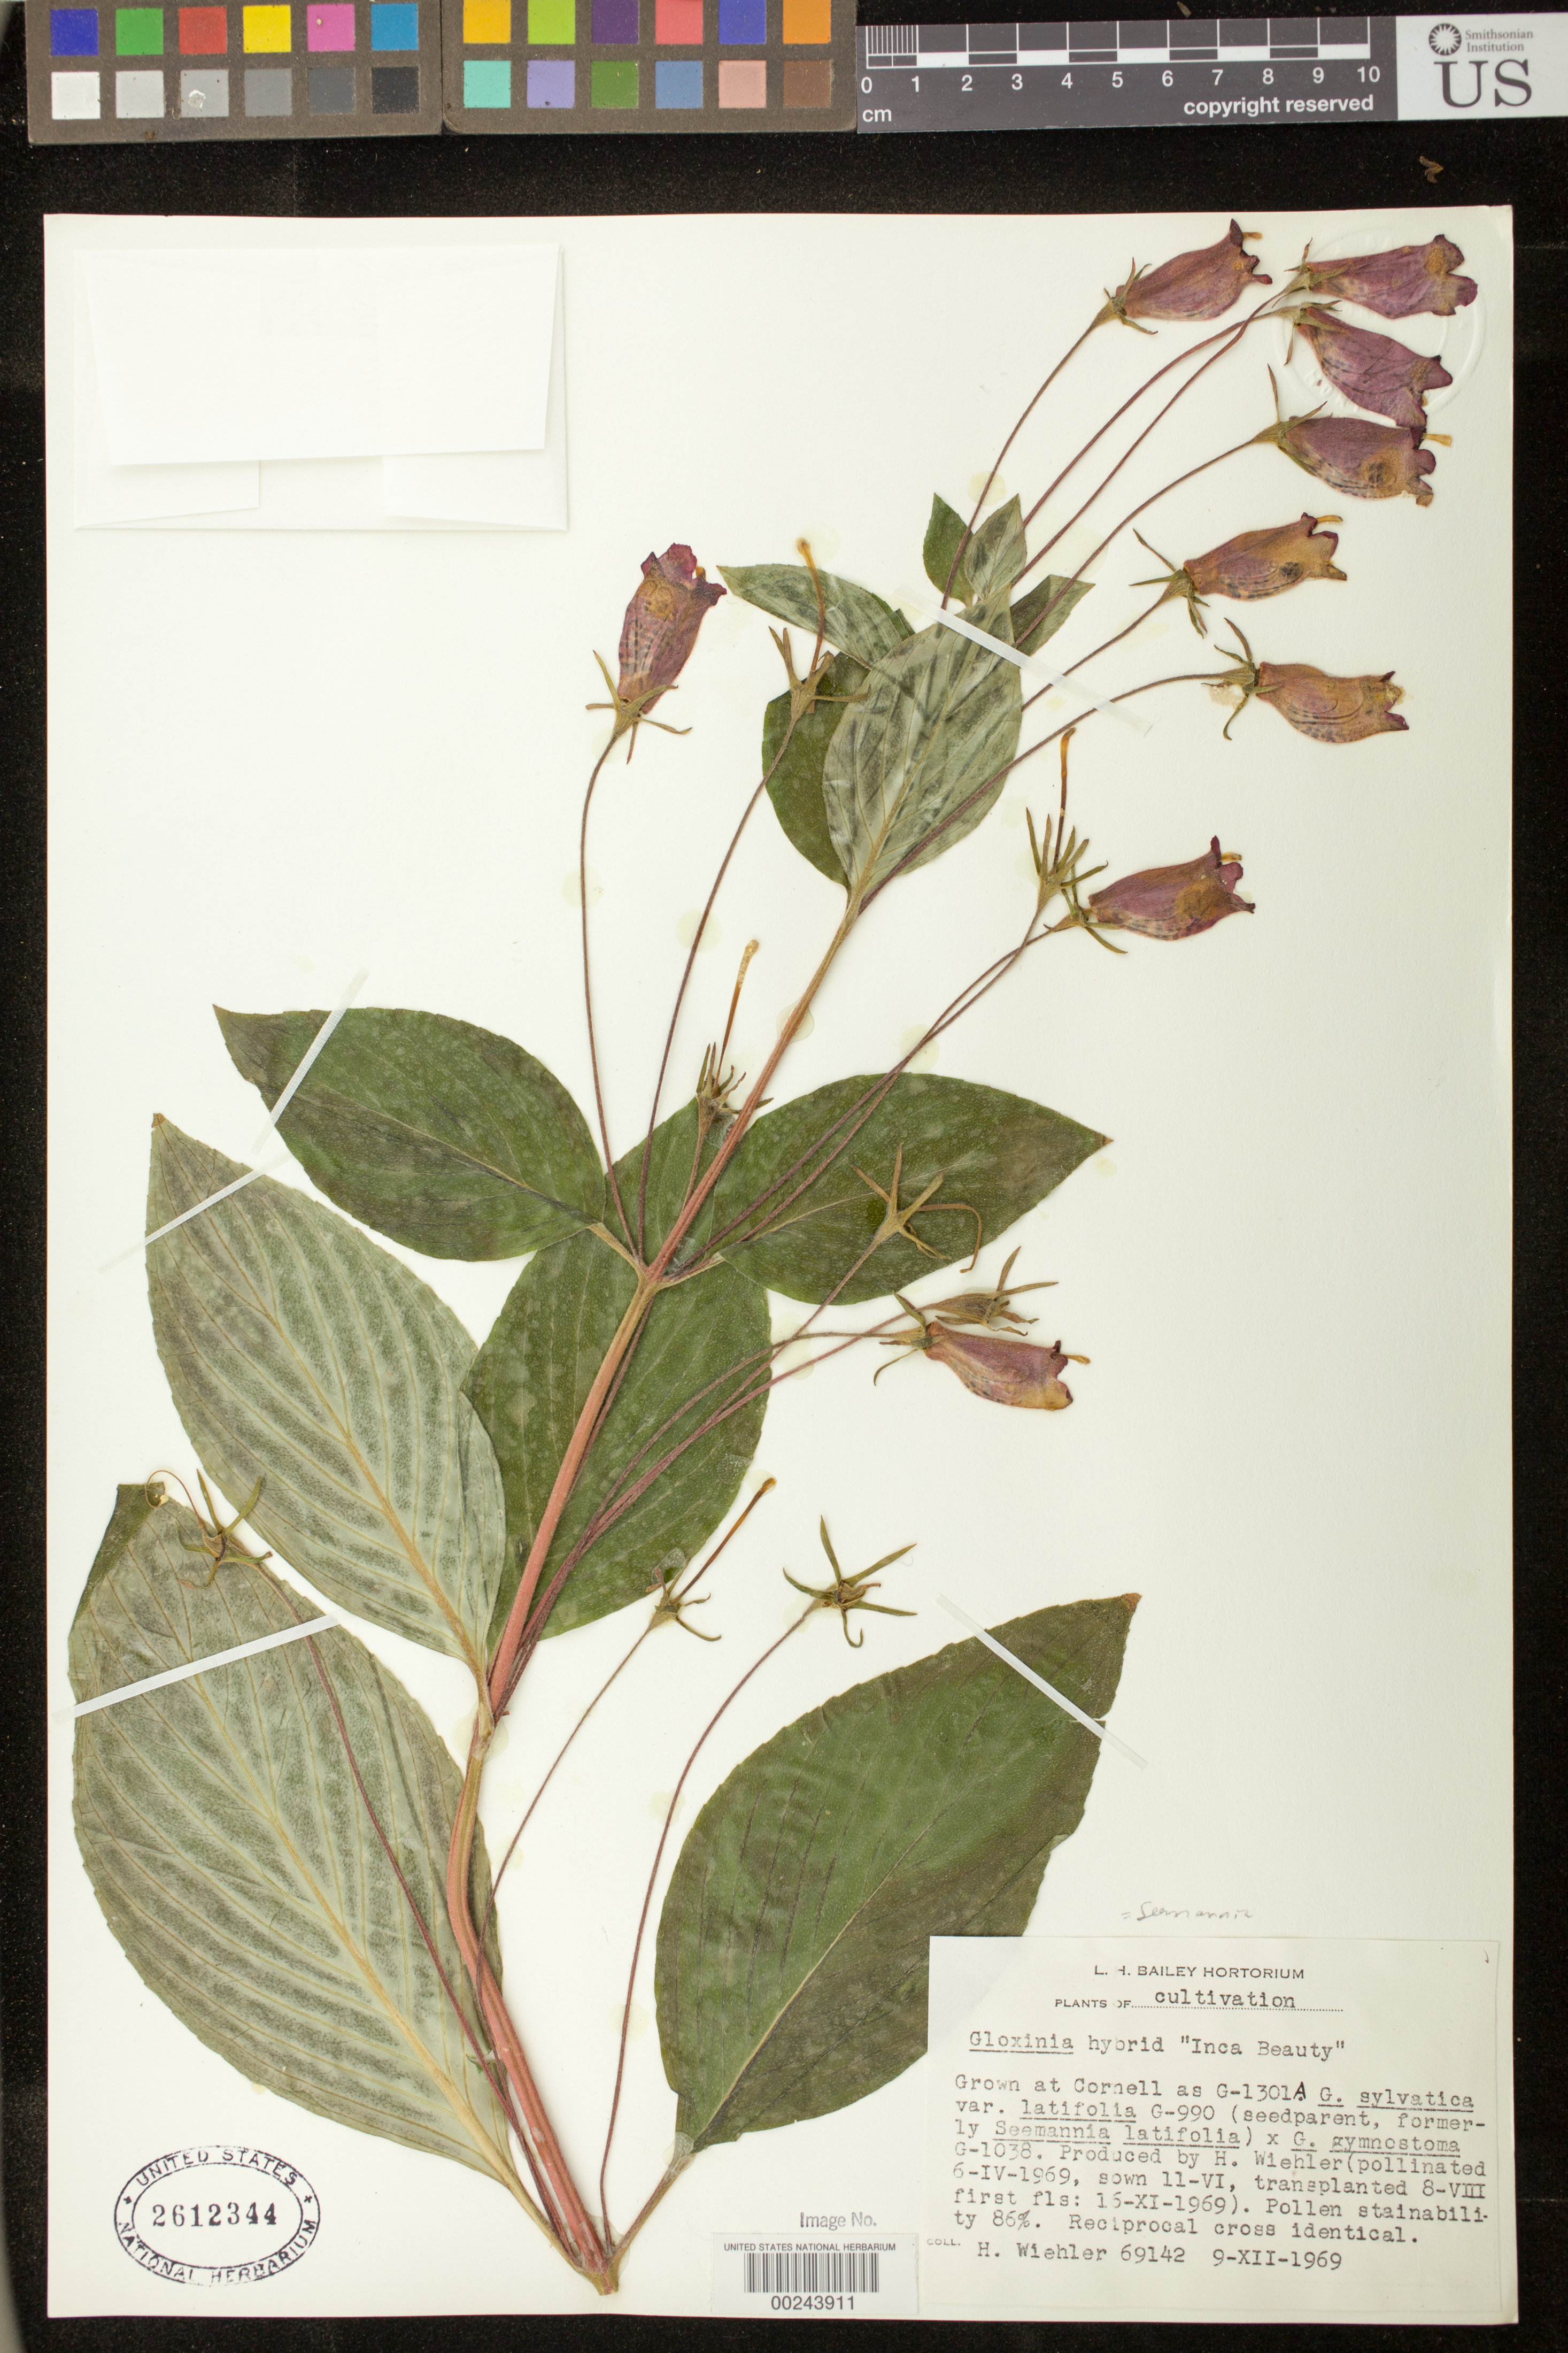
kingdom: Plantae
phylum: Tracheophyta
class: Magnoliopsida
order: Lamiales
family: Gesneriaceae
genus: Seemannia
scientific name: Seemannia 'Inca Beauty'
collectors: H. J. Wiehler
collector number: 69142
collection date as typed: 09 Dec 1969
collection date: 1969-12-09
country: United States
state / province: New York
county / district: Tompkins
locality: Cultivated in the L.H. Bailey Hortorium, Cornell University, Ithaca, NY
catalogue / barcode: US 2612344